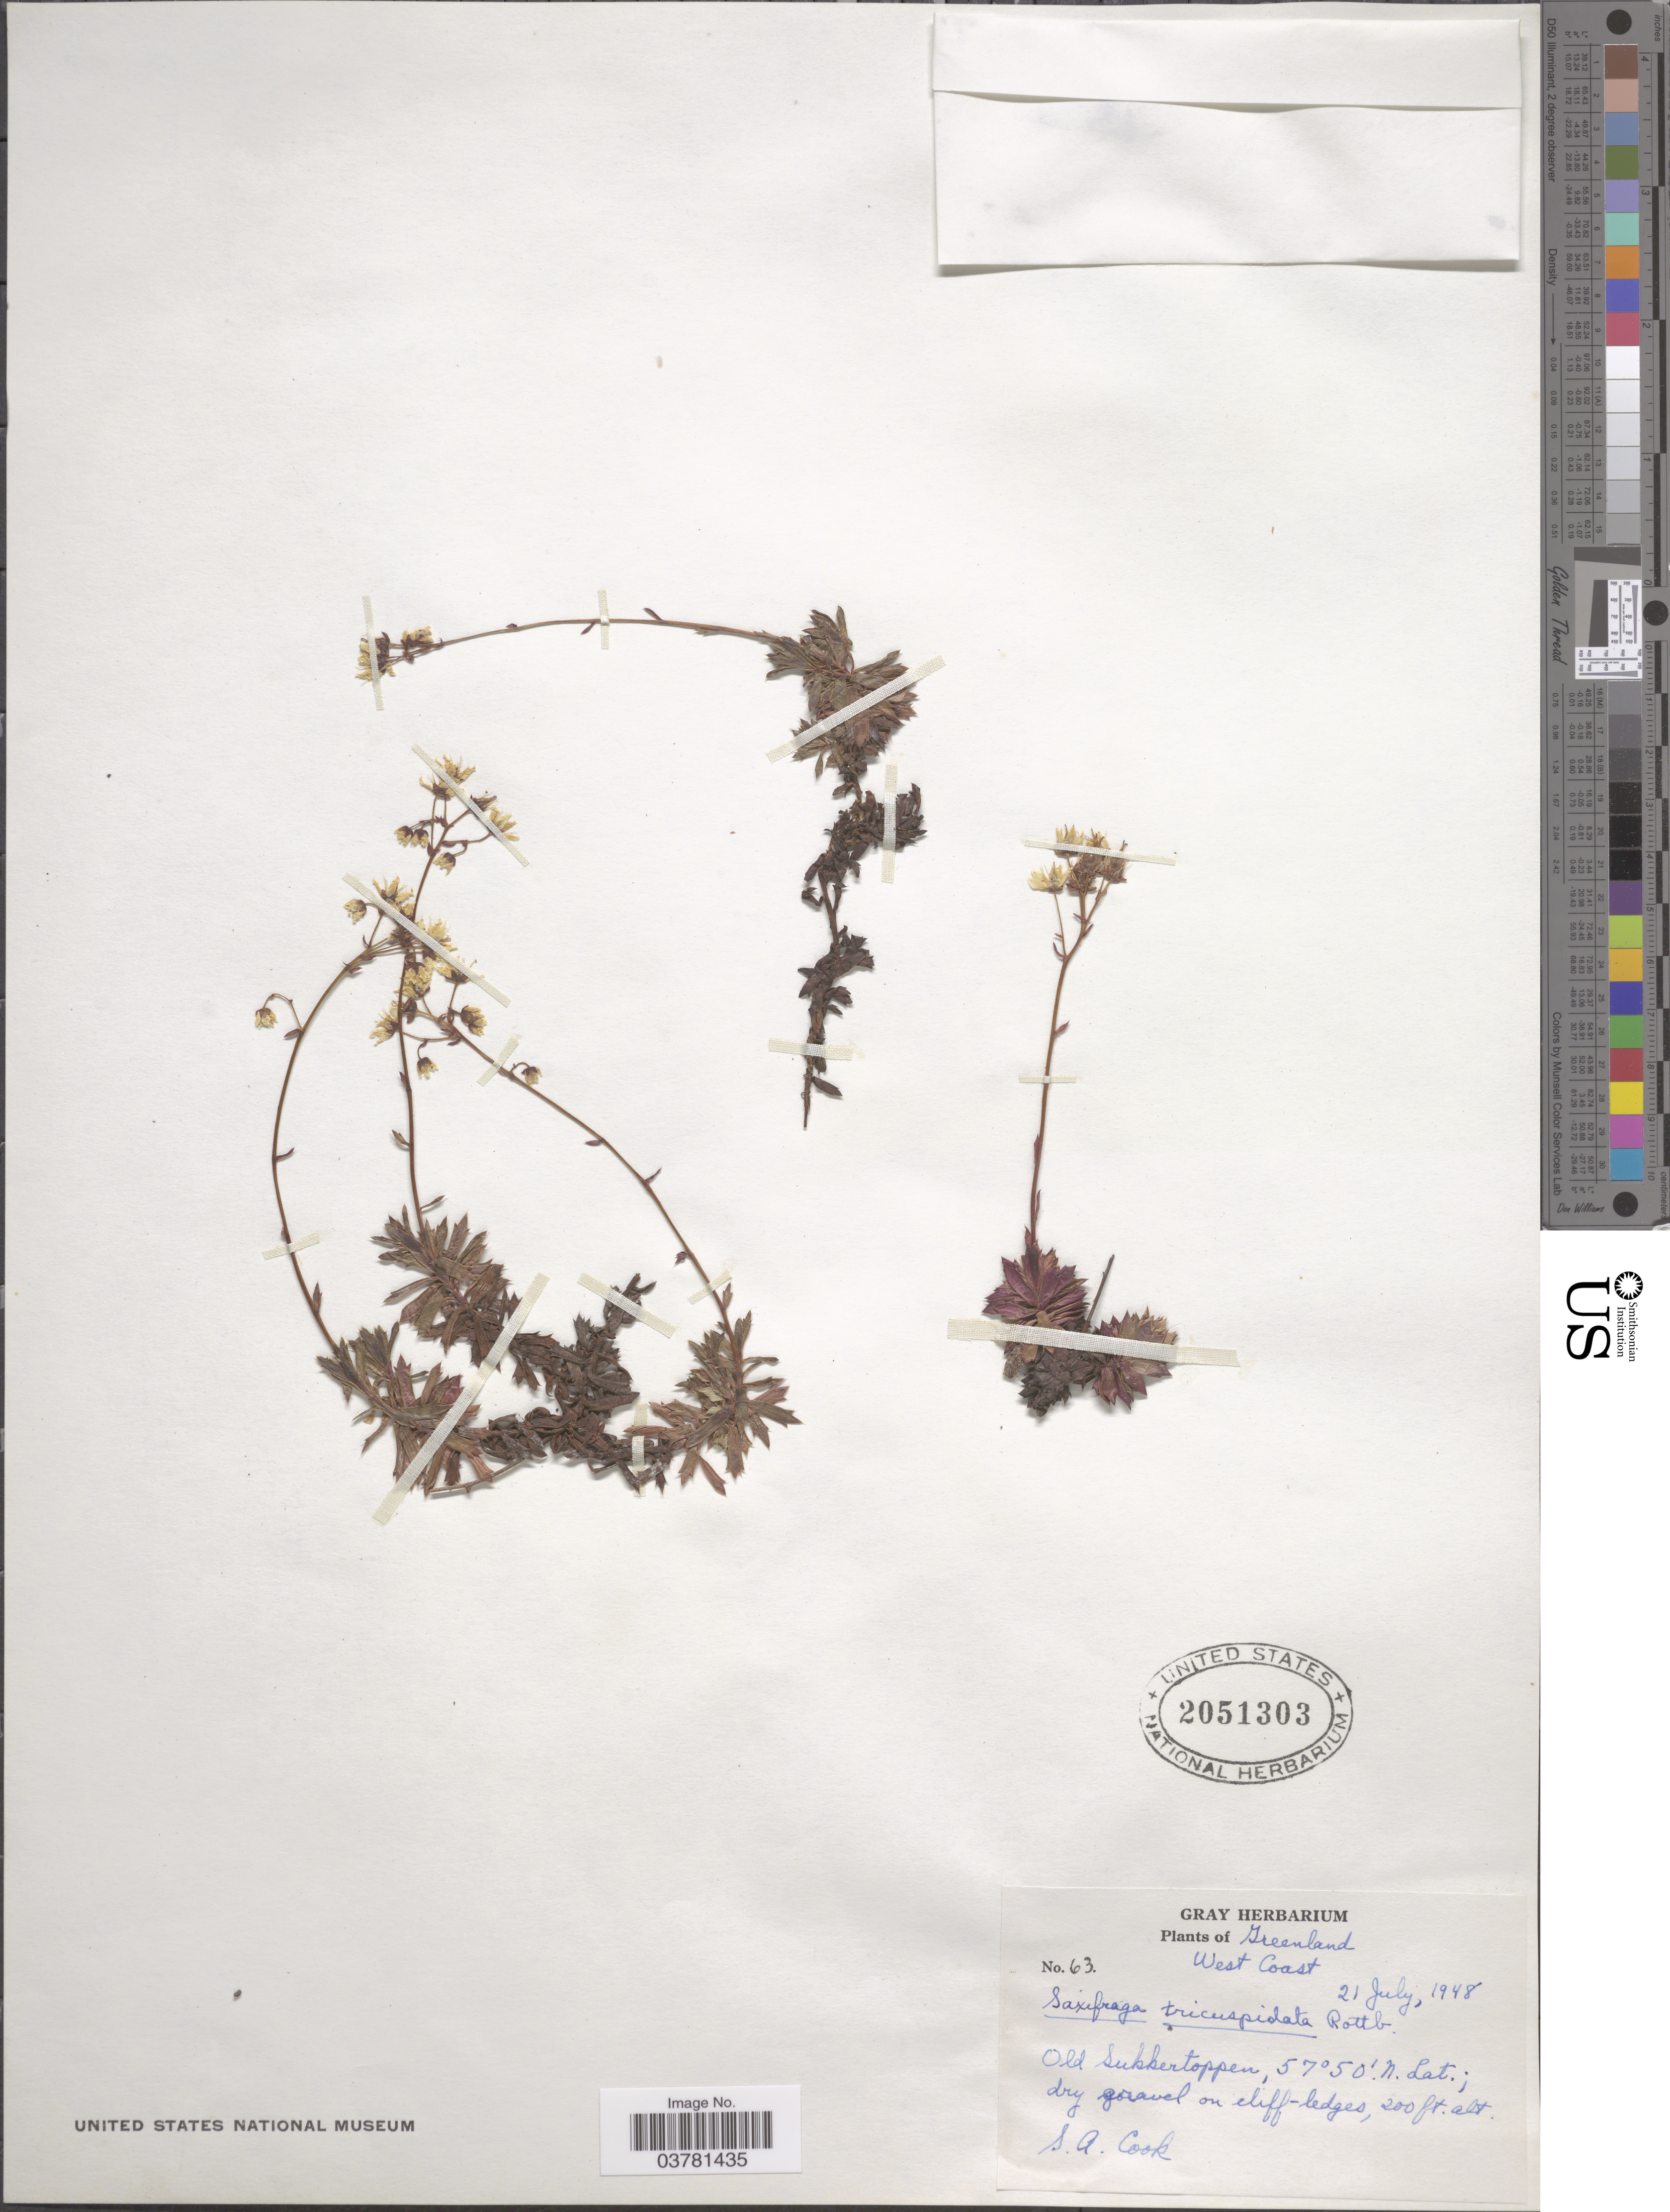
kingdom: Plantae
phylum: Tracheophyta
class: Magnoliopsida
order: Saxifragales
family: Saxifragaceae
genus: Saxifraga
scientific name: Saxifraga tricuspidata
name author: Rottb.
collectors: S. A. Cook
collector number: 63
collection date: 1948-07-21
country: Greenland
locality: West Coast. Old Sukkertoppen.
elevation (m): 61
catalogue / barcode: US 2051303